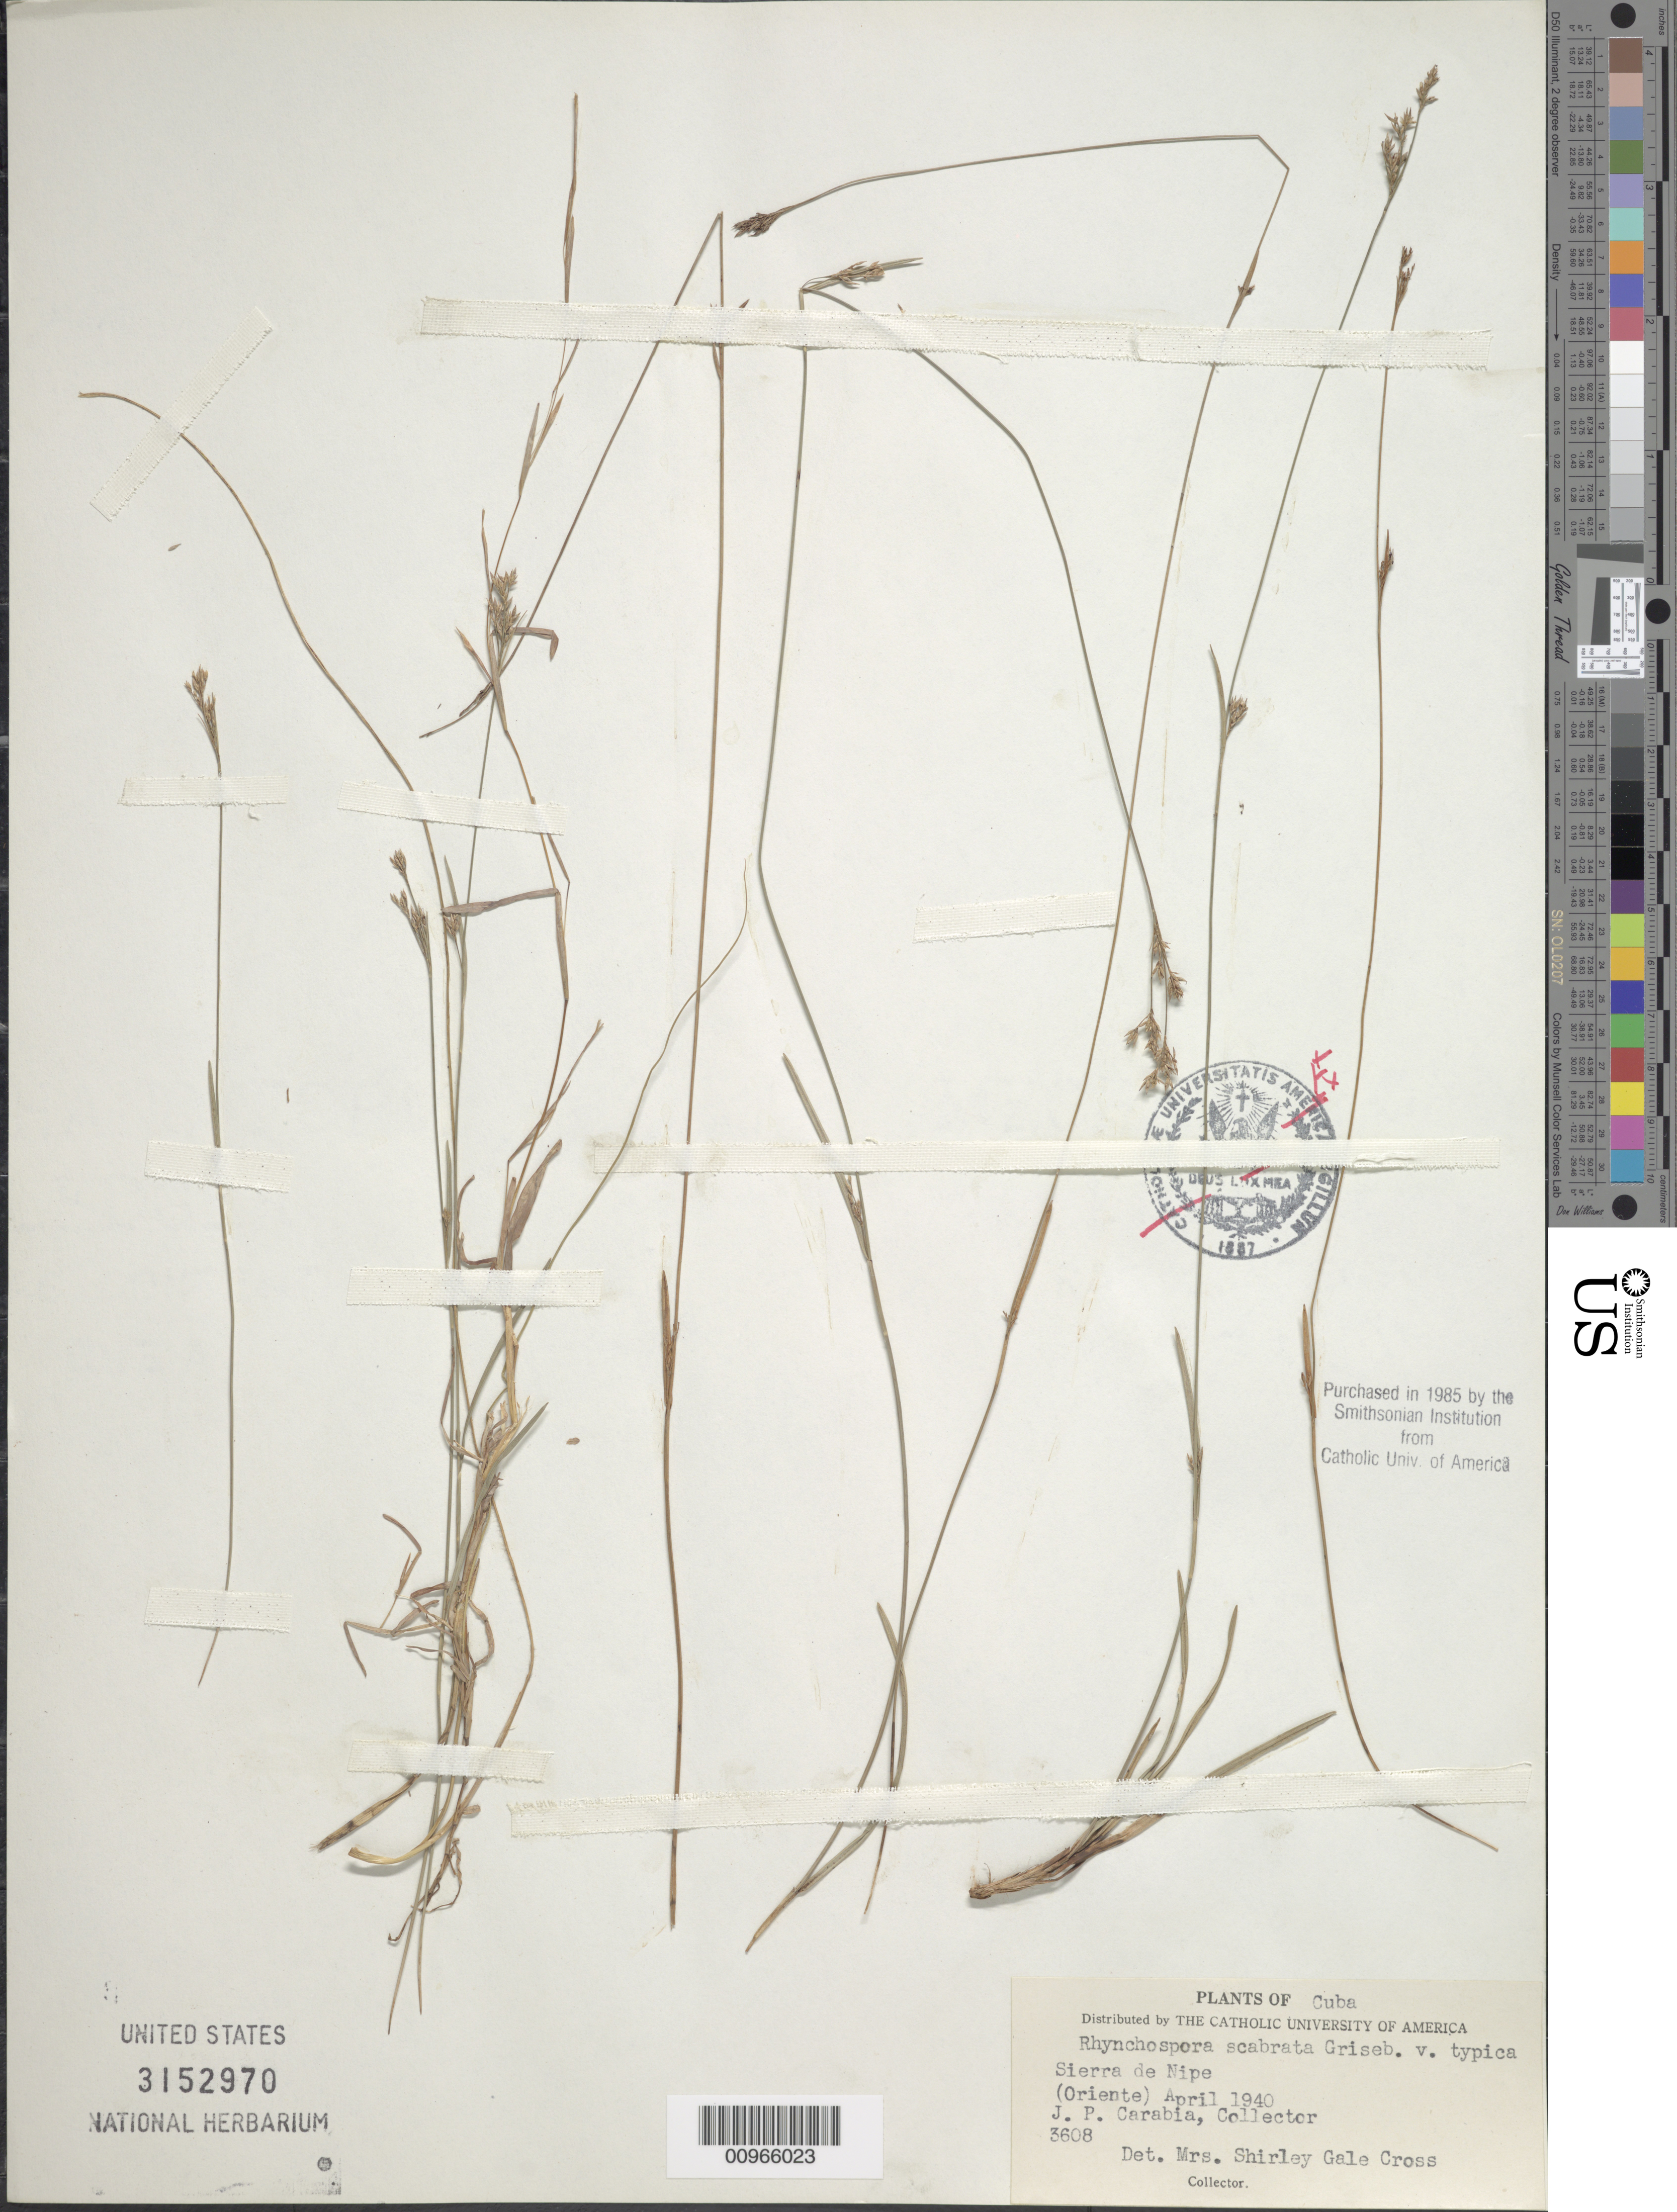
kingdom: Plantae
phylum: Tracheophyta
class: Liliopsida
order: Poales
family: Cyperaceae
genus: Rhynchospora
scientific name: Rhynchospora scabrata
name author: Griseb.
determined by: Gale, S.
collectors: J. Carabia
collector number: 3608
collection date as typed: Apr 1940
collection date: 1940-04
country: Cuba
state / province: Holguín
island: Cuba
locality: Sierra de Nipe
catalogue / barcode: US 3152970